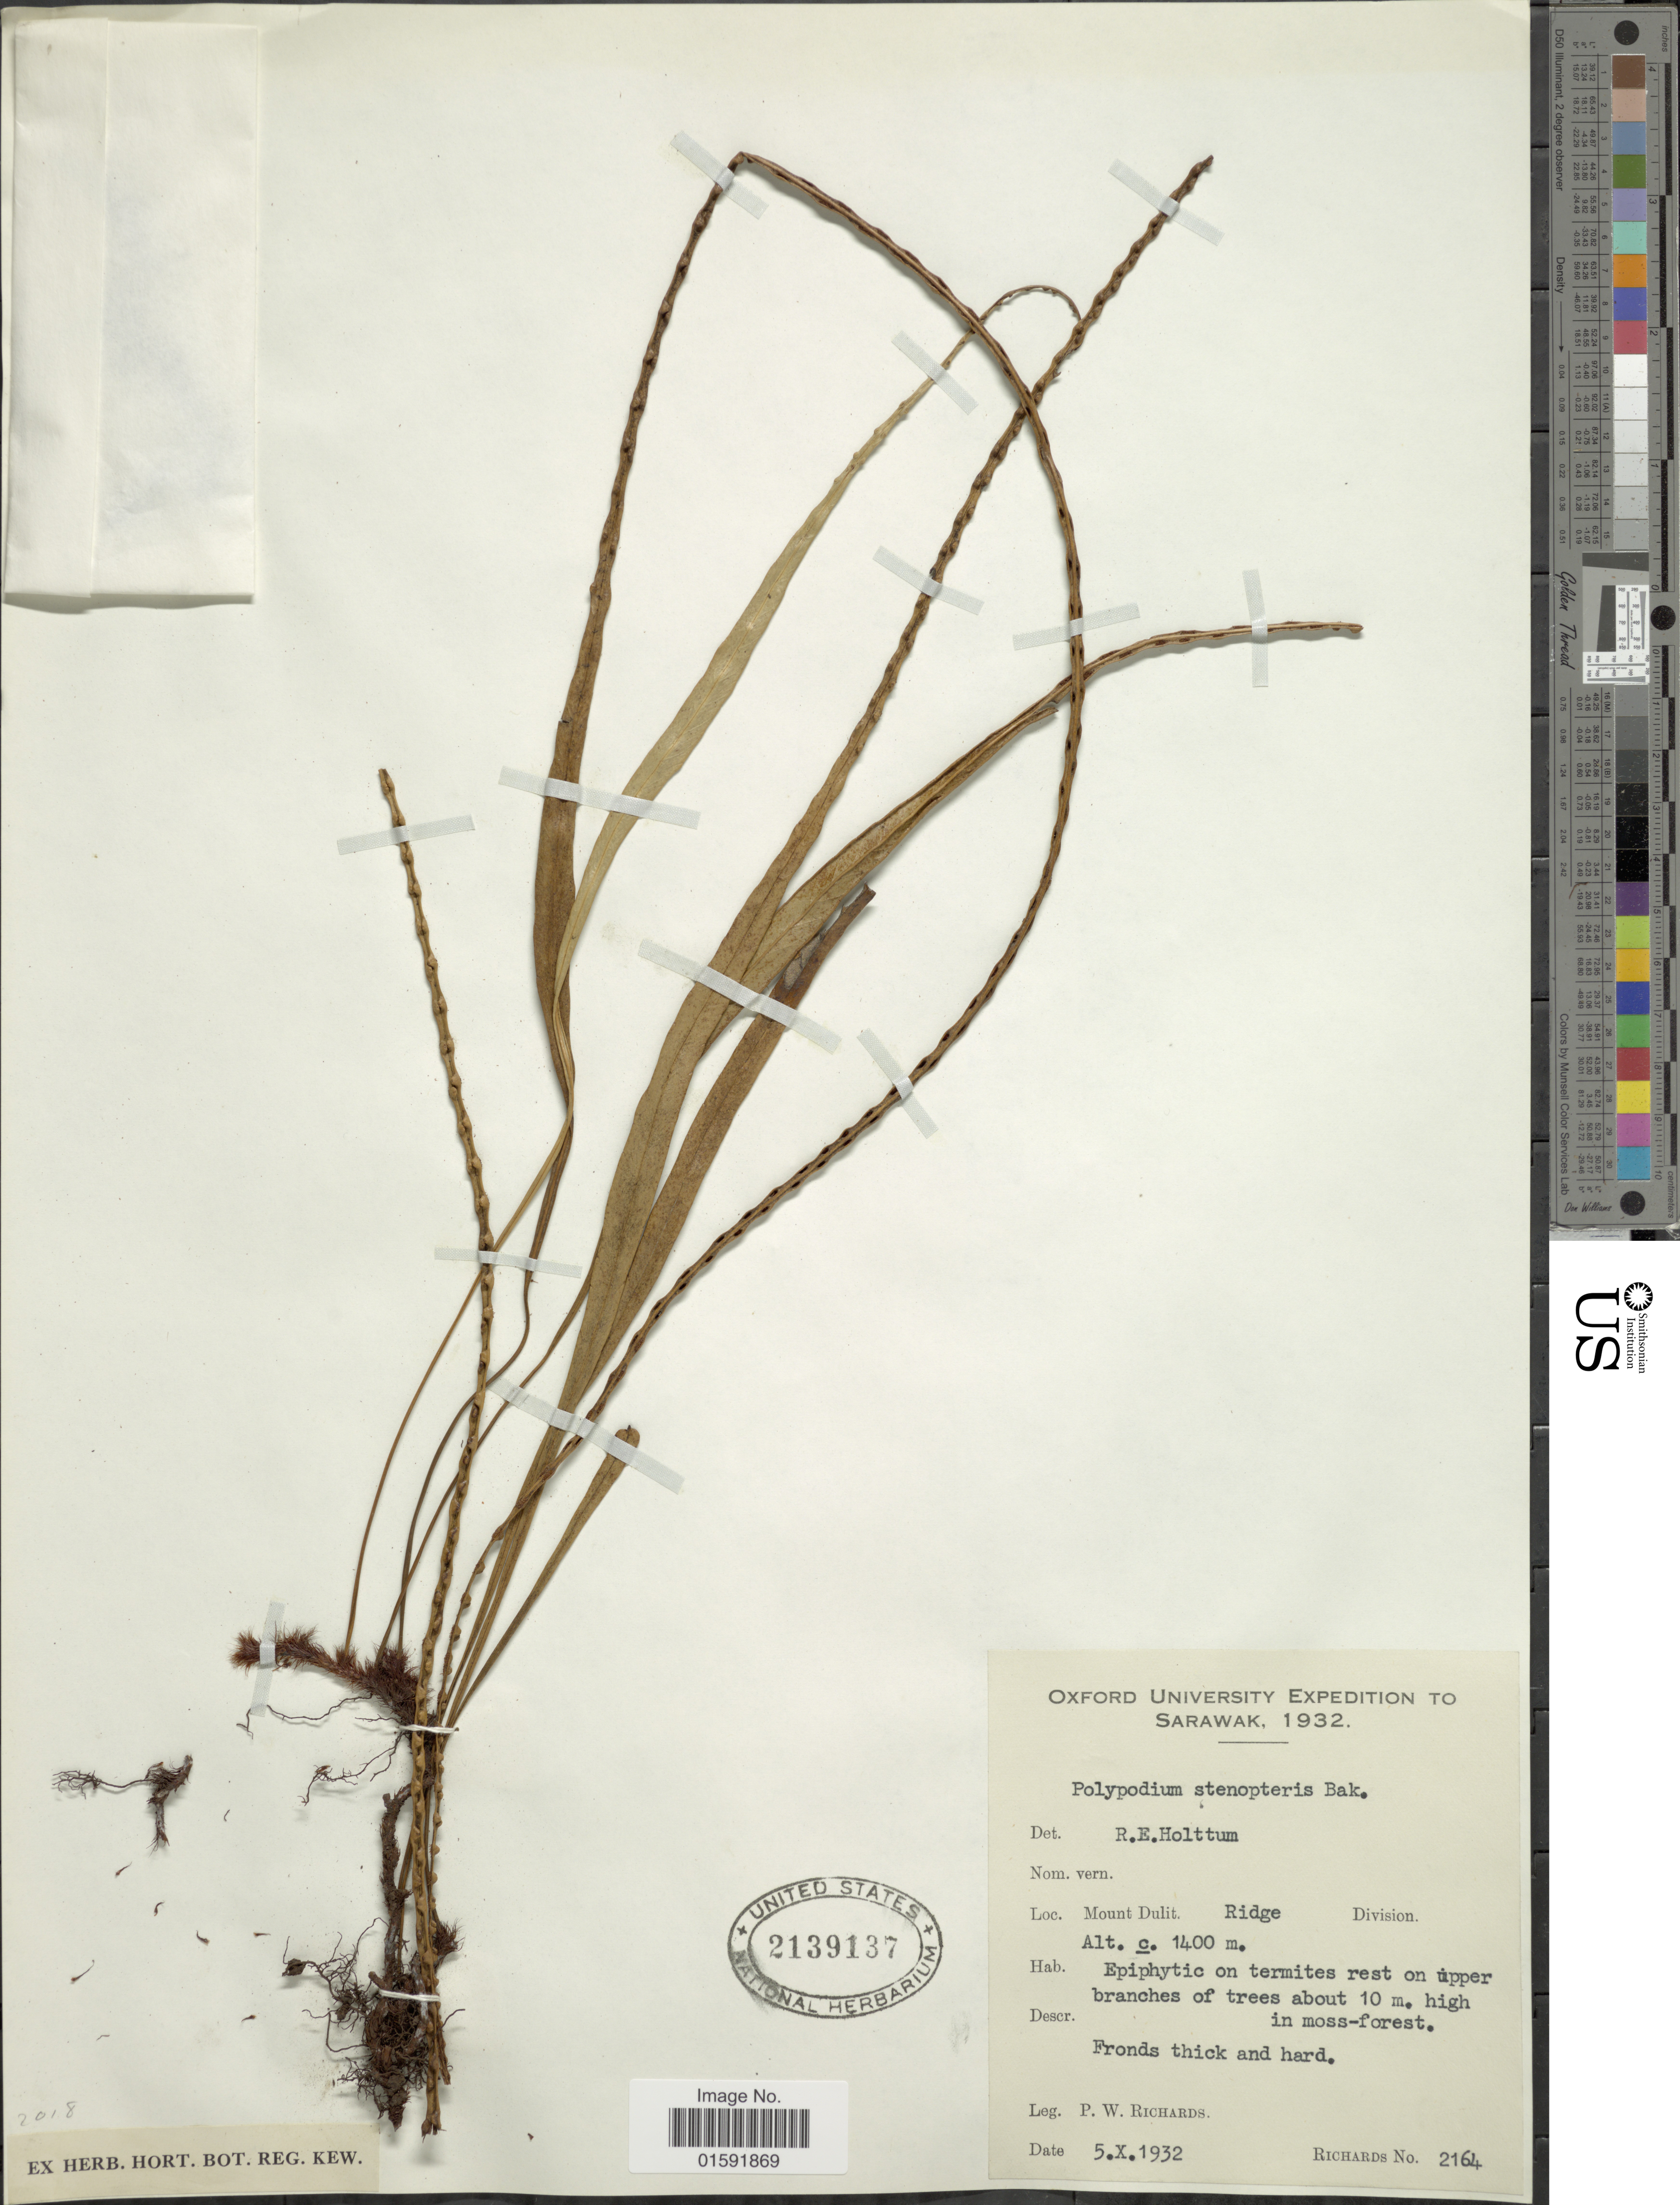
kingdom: Plantae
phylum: Tracheophyta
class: Polypodiopsida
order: Polypodiales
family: Polypodiaceae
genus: Selliguea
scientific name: Selliguea soridens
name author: (Hook.) Hovenkamp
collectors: P. Richards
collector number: Richards 2164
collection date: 1932-10-05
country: Malaysia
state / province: Sarawak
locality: Mount Dulit ridge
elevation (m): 1400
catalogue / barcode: US 2139137